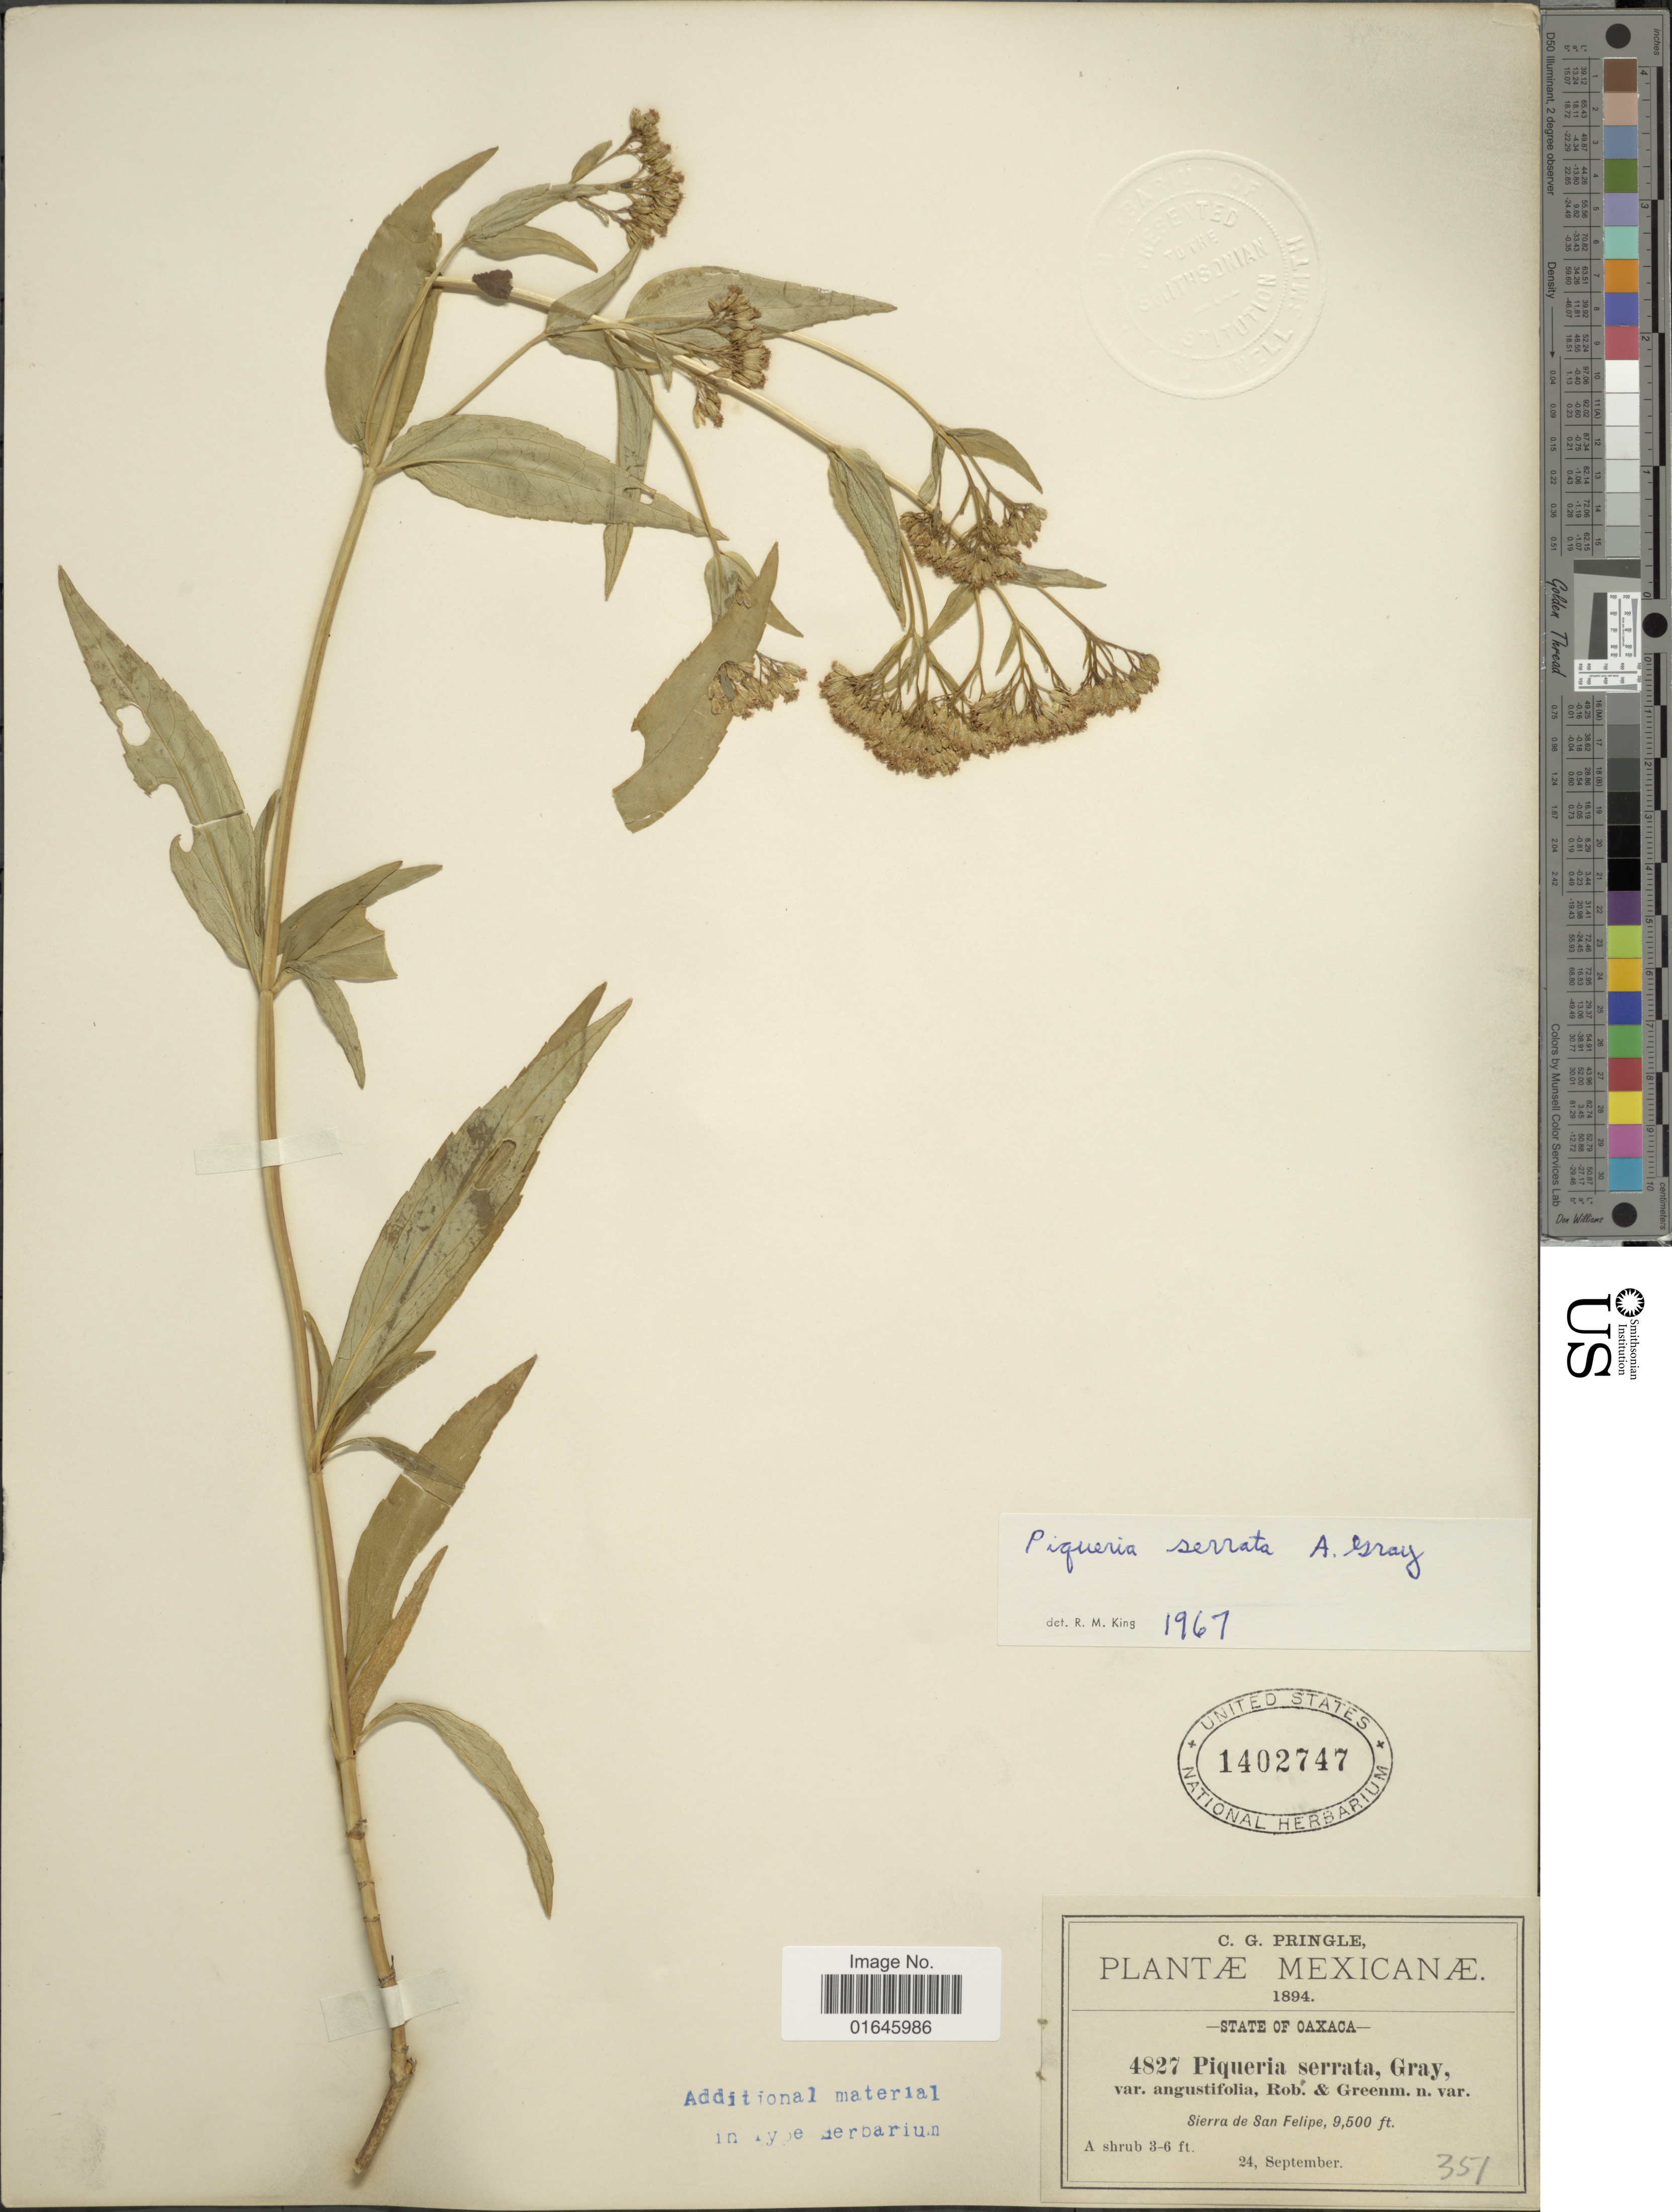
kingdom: Plantae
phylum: Tracheophyta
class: Magnoliopsida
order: Asterales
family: Asteraceae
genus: Piqueria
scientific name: Piqueria serrata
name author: A. Gray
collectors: C. G. Pringle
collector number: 351?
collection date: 1894-09-24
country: Mexico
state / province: Oaxaca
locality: Sierra de San Felipe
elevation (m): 2896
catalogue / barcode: US 1402747